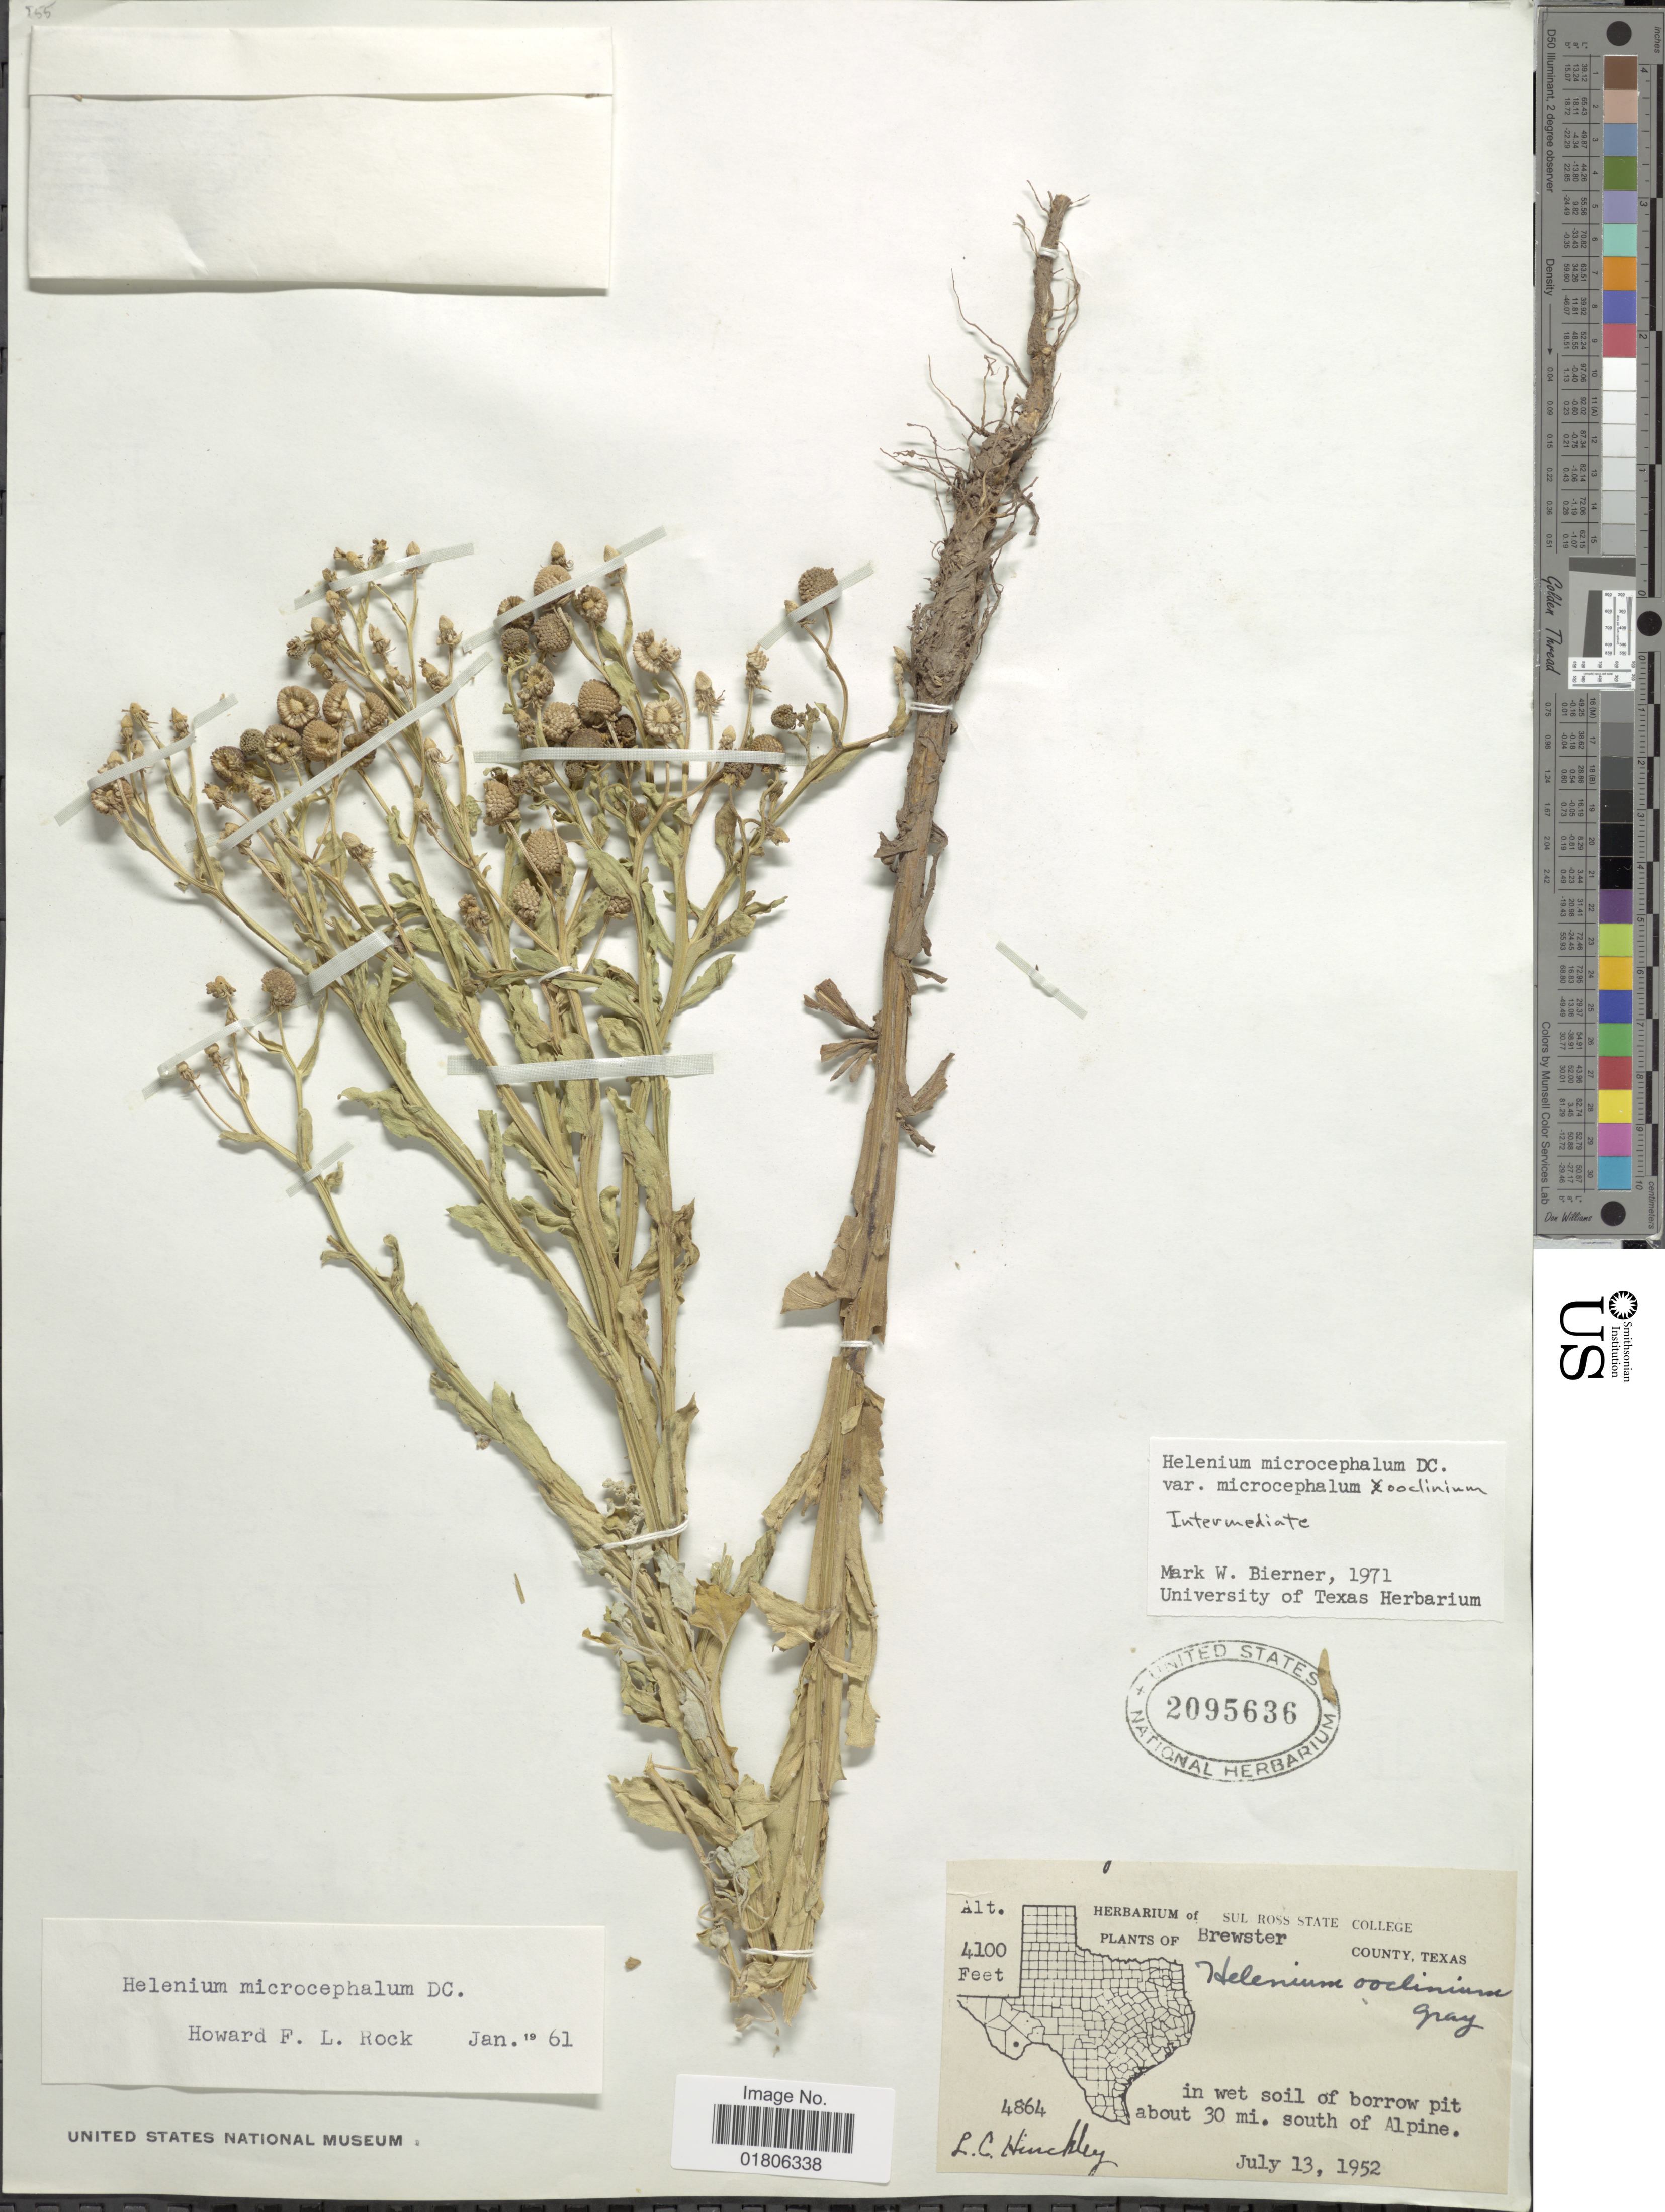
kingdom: Plantae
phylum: Tracheophyta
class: Magnoliopsida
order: Asterales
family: Asteraceae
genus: Helenium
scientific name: Helenium microcephalum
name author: DC.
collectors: L. Hinckley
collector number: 4864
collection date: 1952-07-13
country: United States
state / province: Texas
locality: Brewster, in wet soil of borrow pit about 30 mi. south of Alpine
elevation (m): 1250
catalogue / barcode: US 2095636